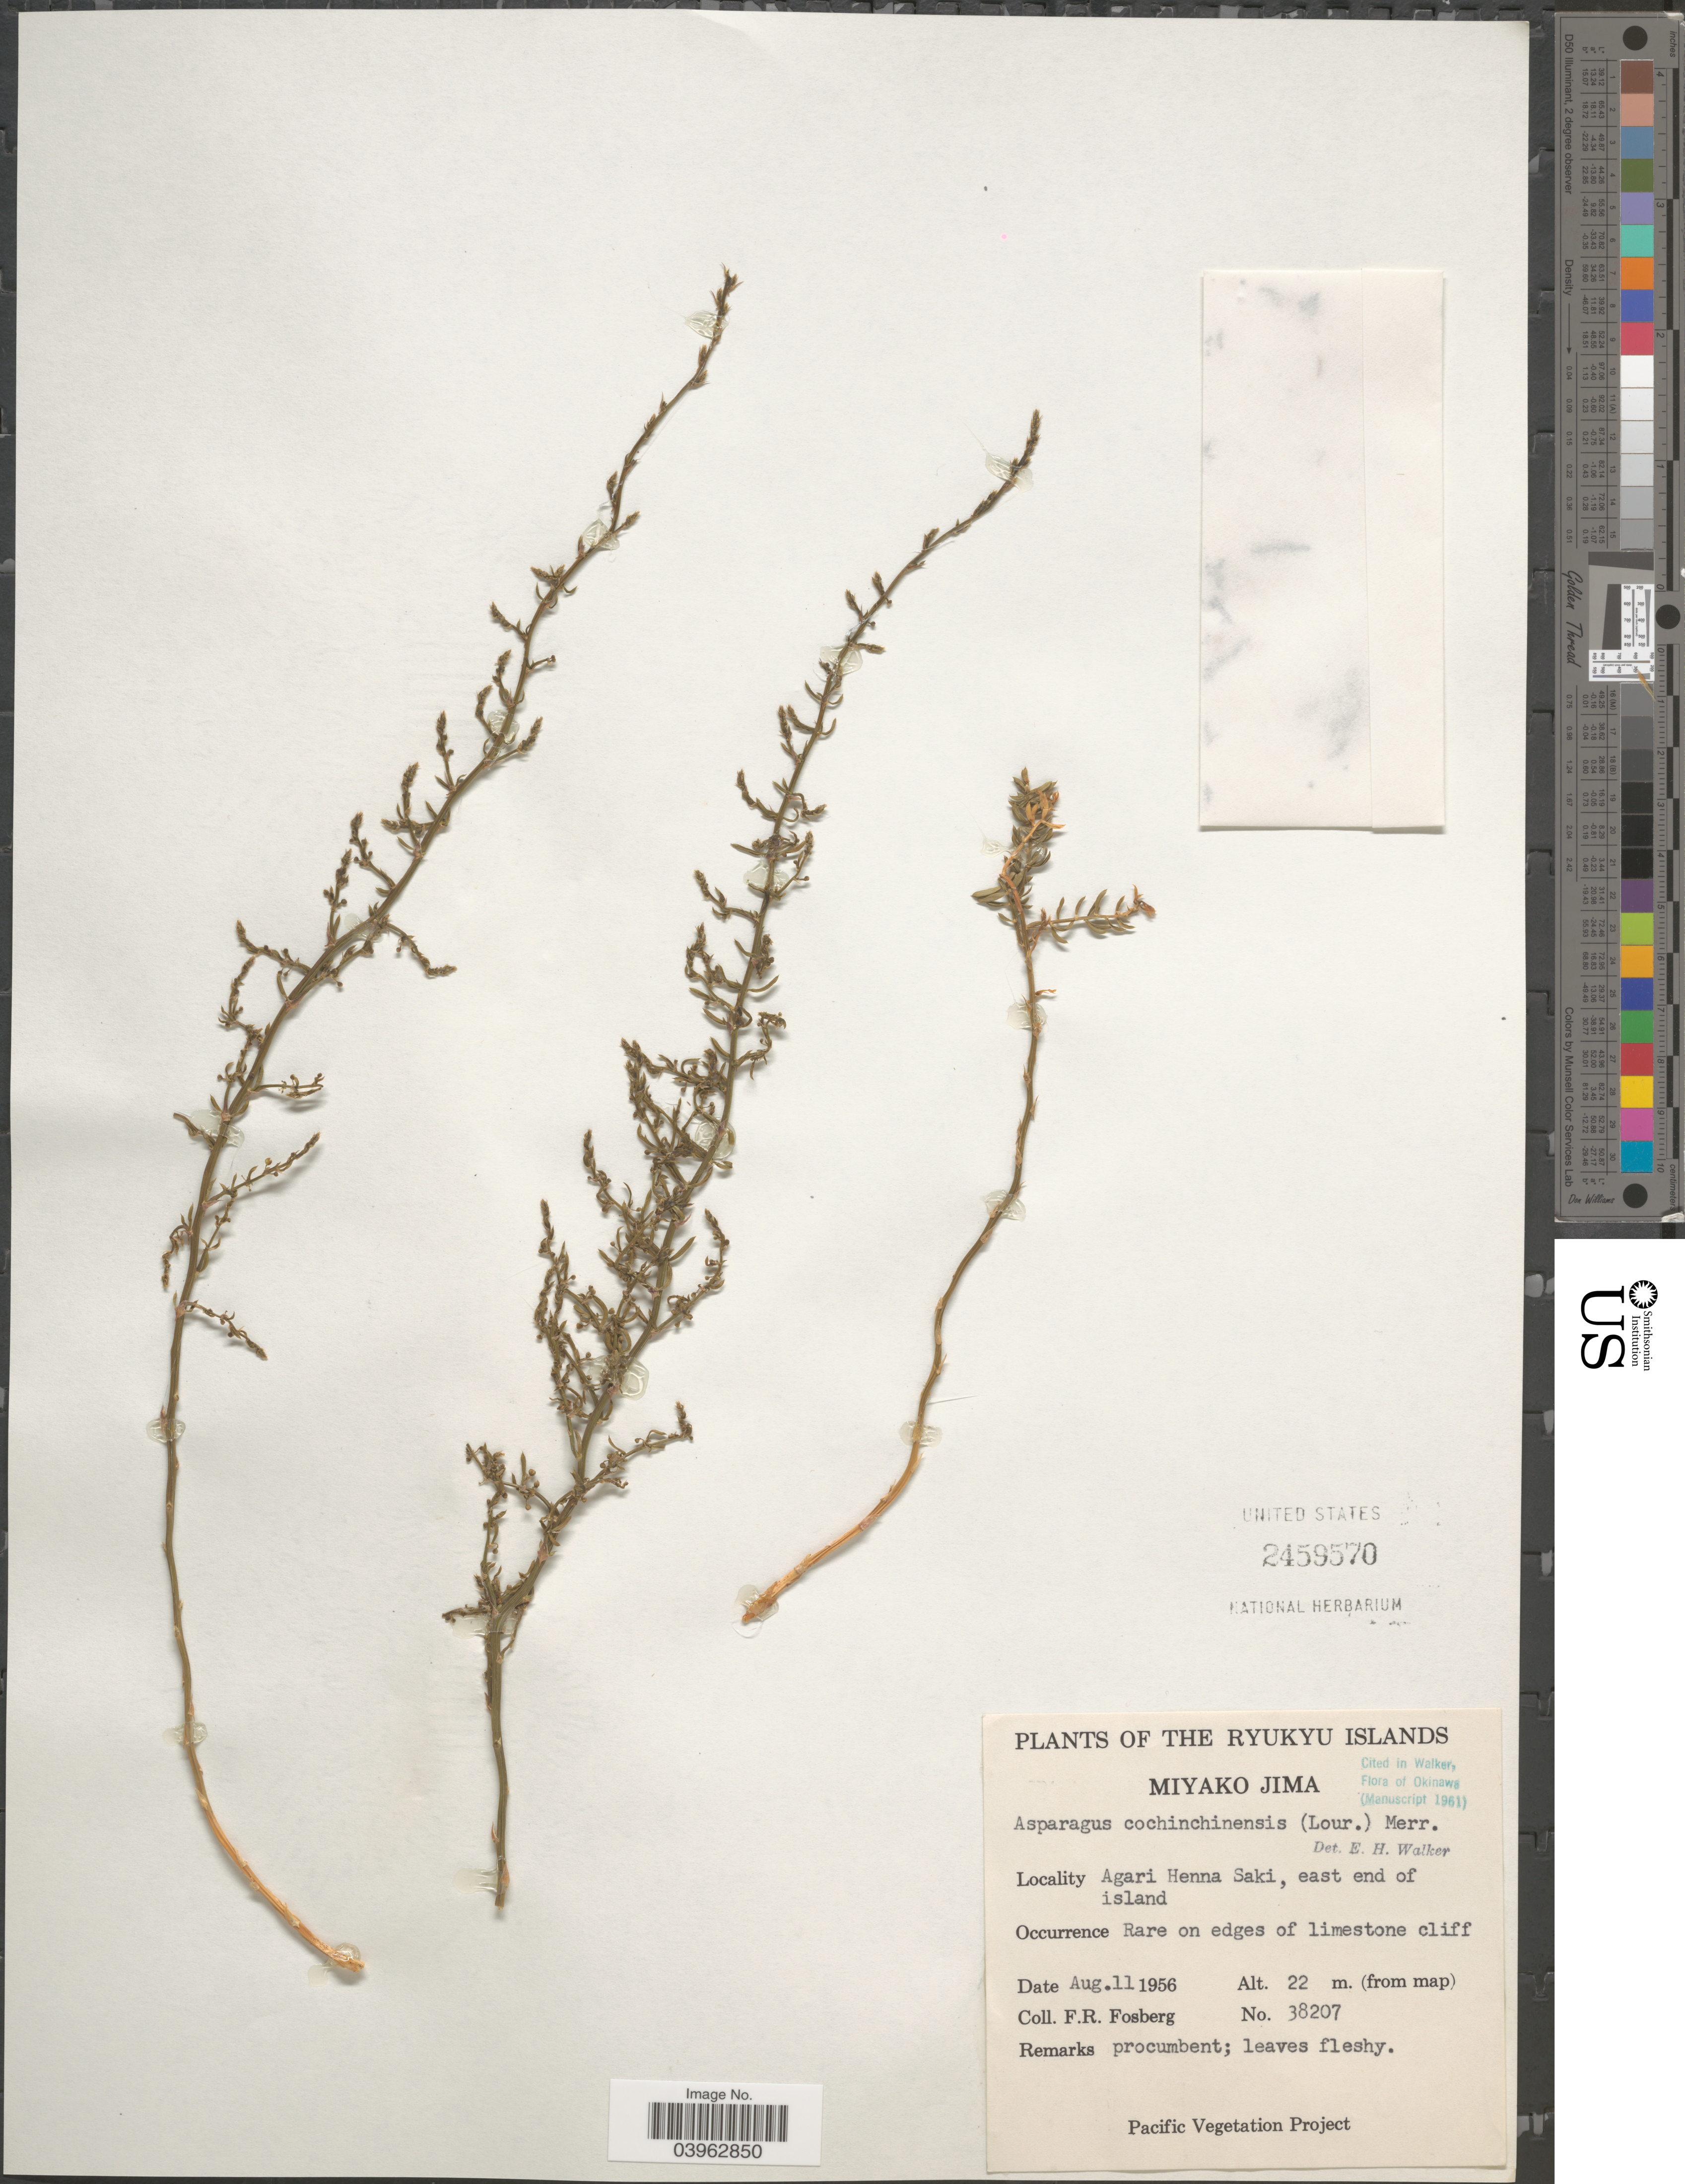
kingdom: Plantae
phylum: Tracheophyta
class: Liliopsida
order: Asparagales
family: Asparagaceae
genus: Asparagus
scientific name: Asparagus cochinchinensis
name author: (Lour.) Merr.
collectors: F. R. Fosberg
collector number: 38207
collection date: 1956-08-11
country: Japan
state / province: Okinawa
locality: The Ryukyu Islands. Miyako Jima. Agari Henna Saki, east end of island.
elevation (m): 22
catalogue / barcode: US 2459570